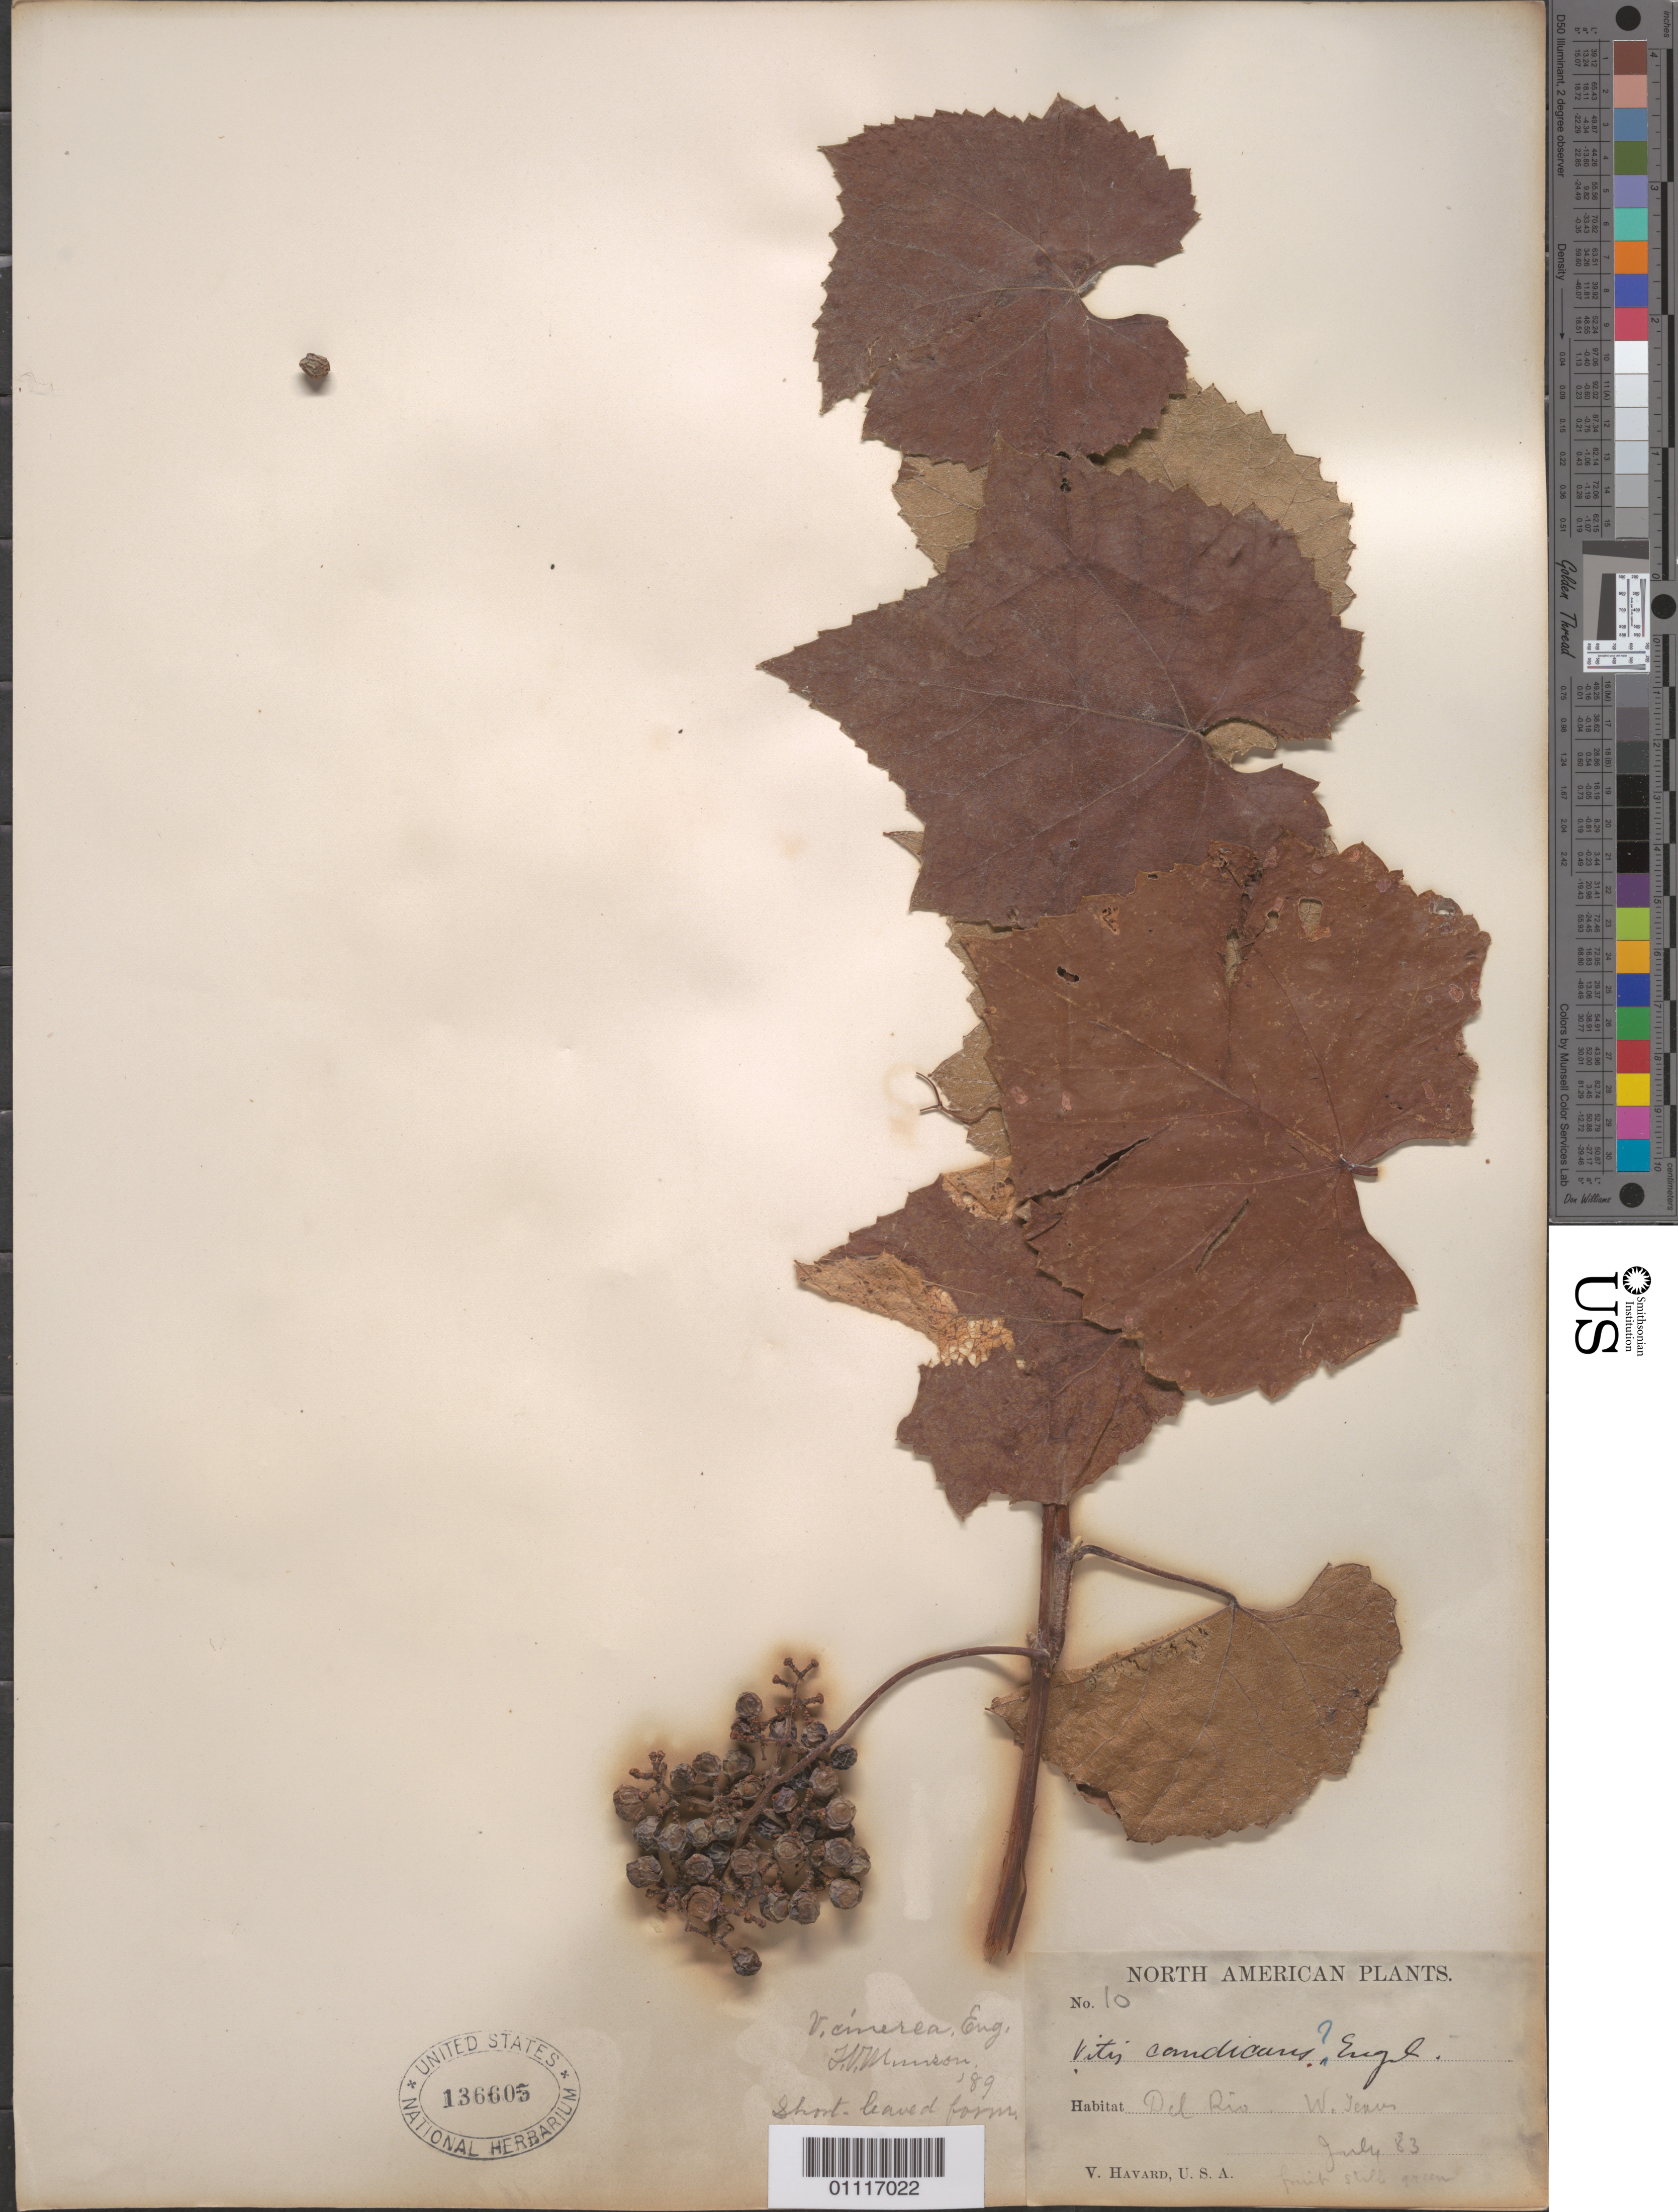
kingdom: Plantae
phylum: Tracheophyta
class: Magnoliopsida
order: Vitales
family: Vitaceae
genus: Vitis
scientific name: Vitis cinerea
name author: (Engelm.) Millardet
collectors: V. Harvard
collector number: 10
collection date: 1883-07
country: United States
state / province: Texas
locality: Del Rio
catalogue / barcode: US 136605